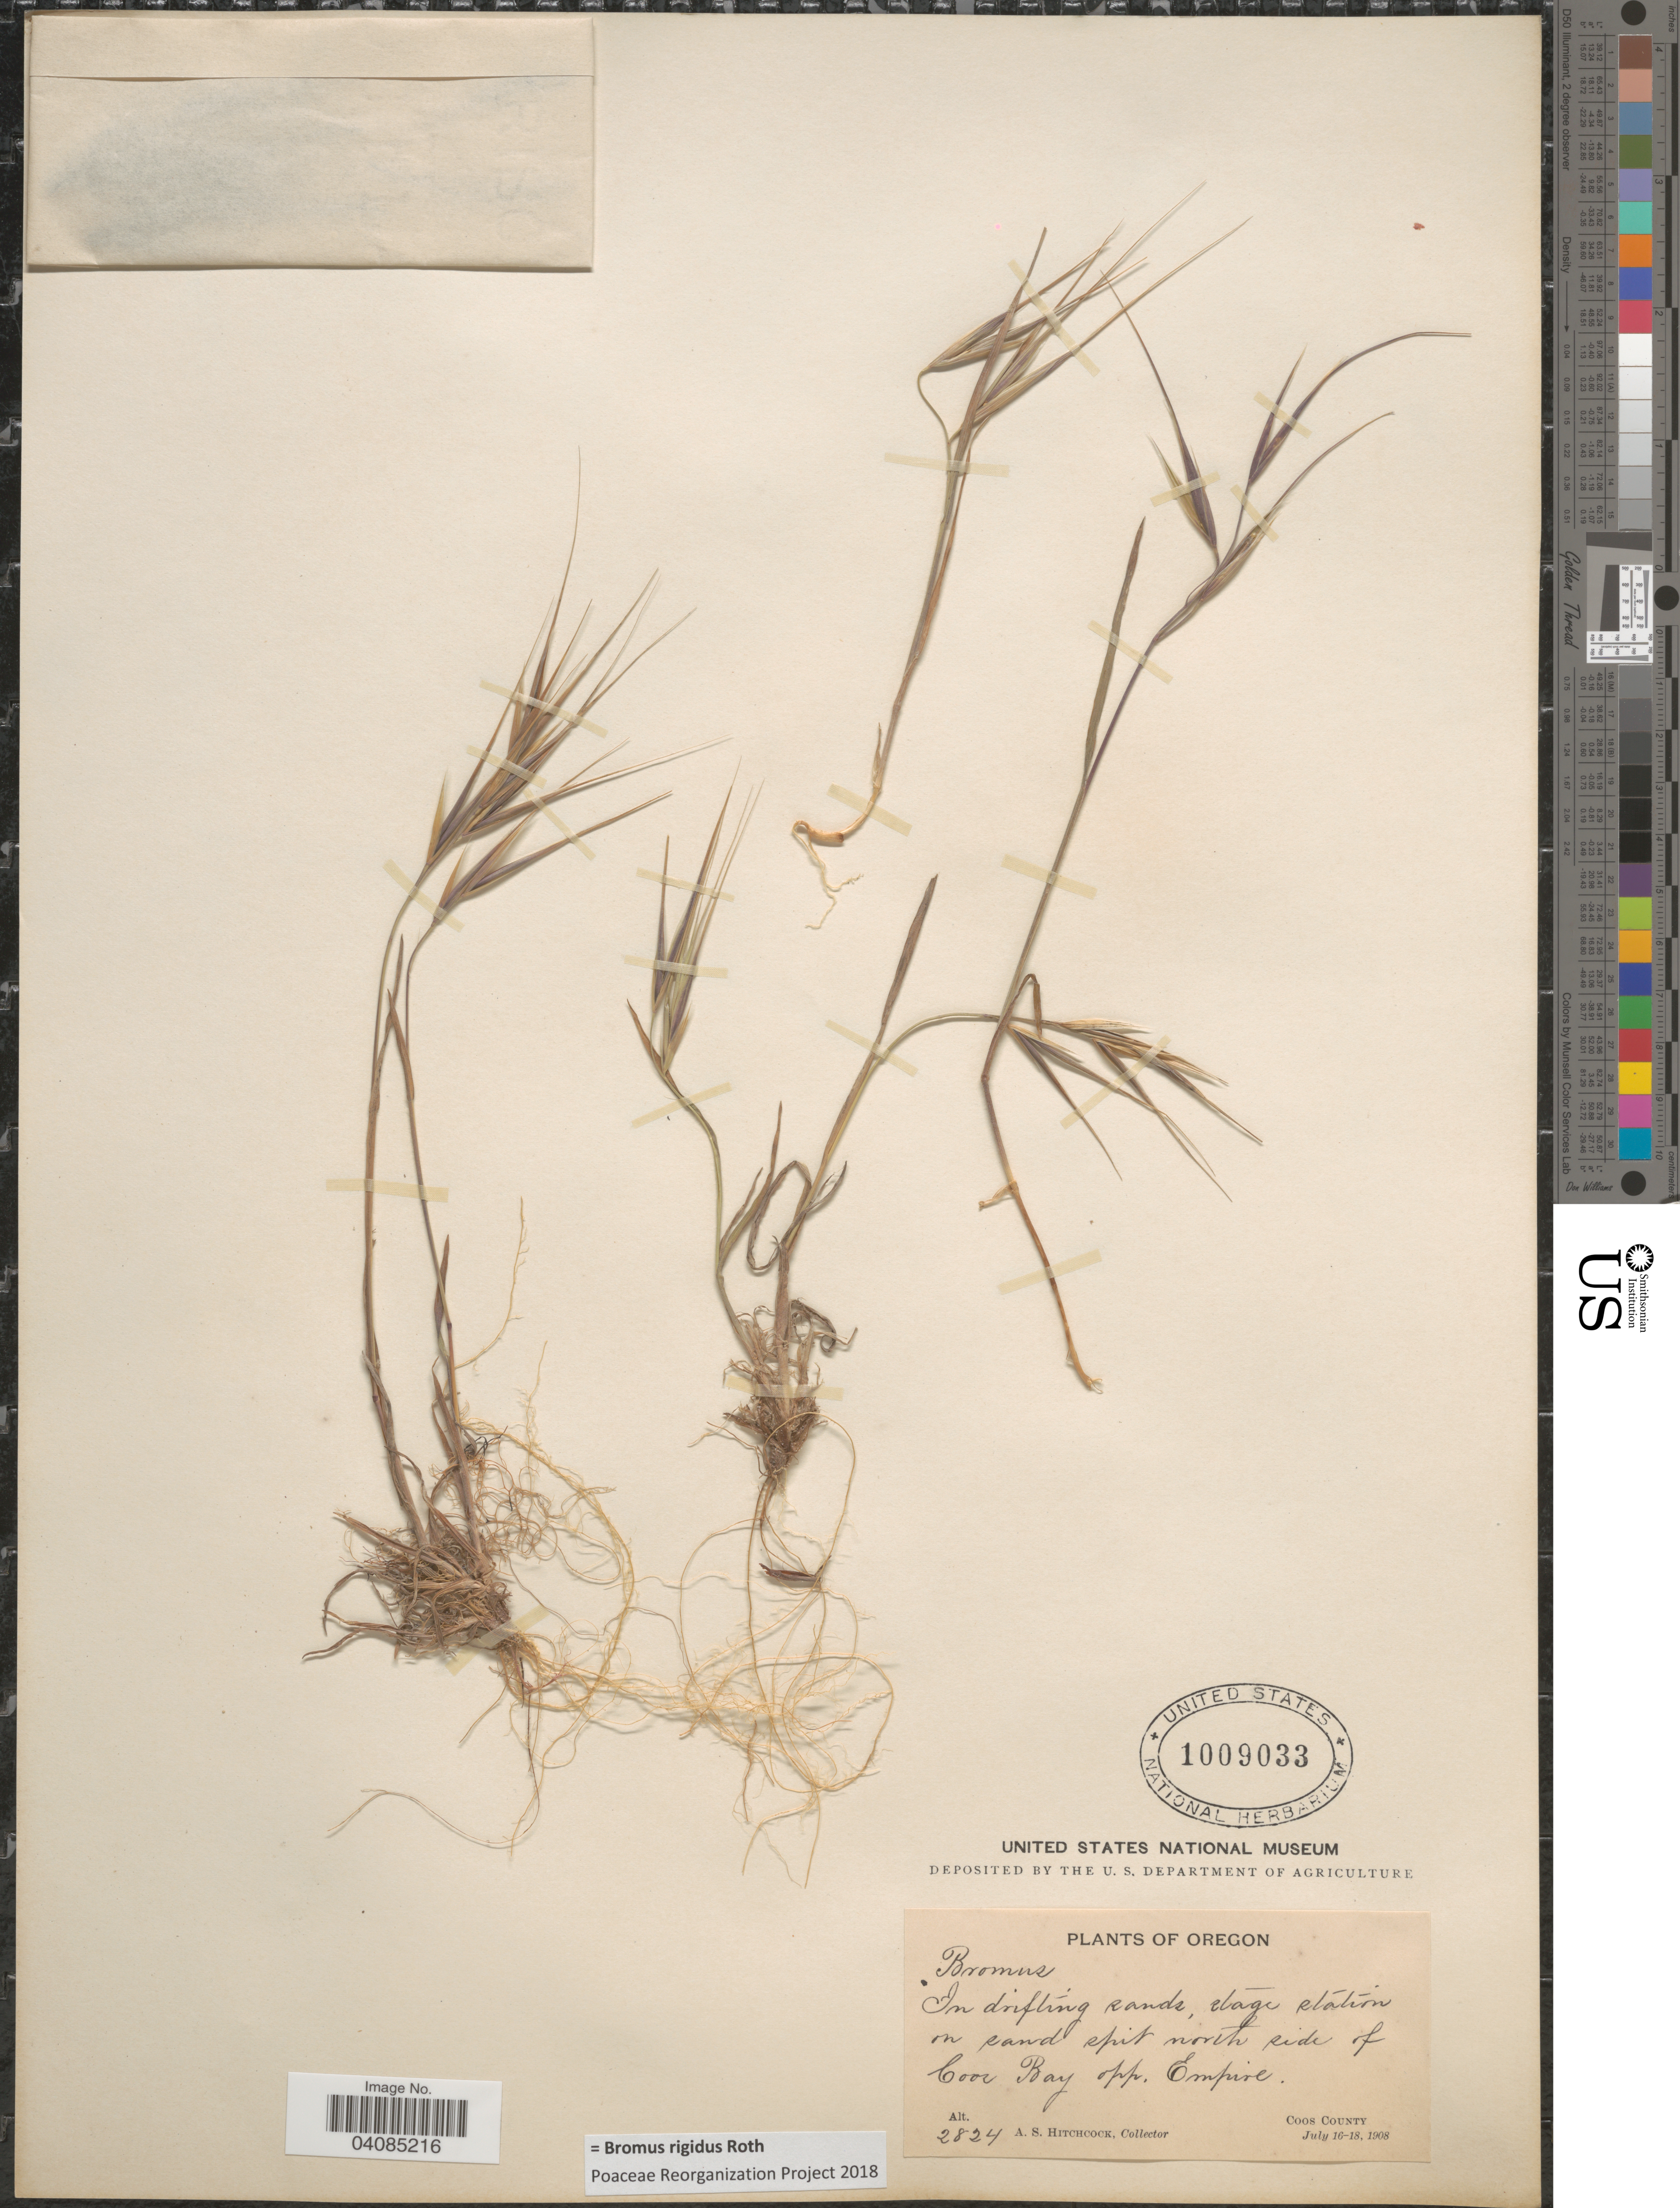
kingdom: Plantae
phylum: Tracheophyta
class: Liliopsida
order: Poales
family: Poaceae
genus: Bromus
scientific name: Bromus rigidus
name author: Roth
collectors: A. S. Hitchcock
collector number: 2824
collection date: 1908-07-16/1908-07-18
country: United States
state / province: Oregon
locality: In drifting sands, stage station on sand spit north side of Coos Bay opp. Empire. Coos County.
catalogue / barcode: US 1009033